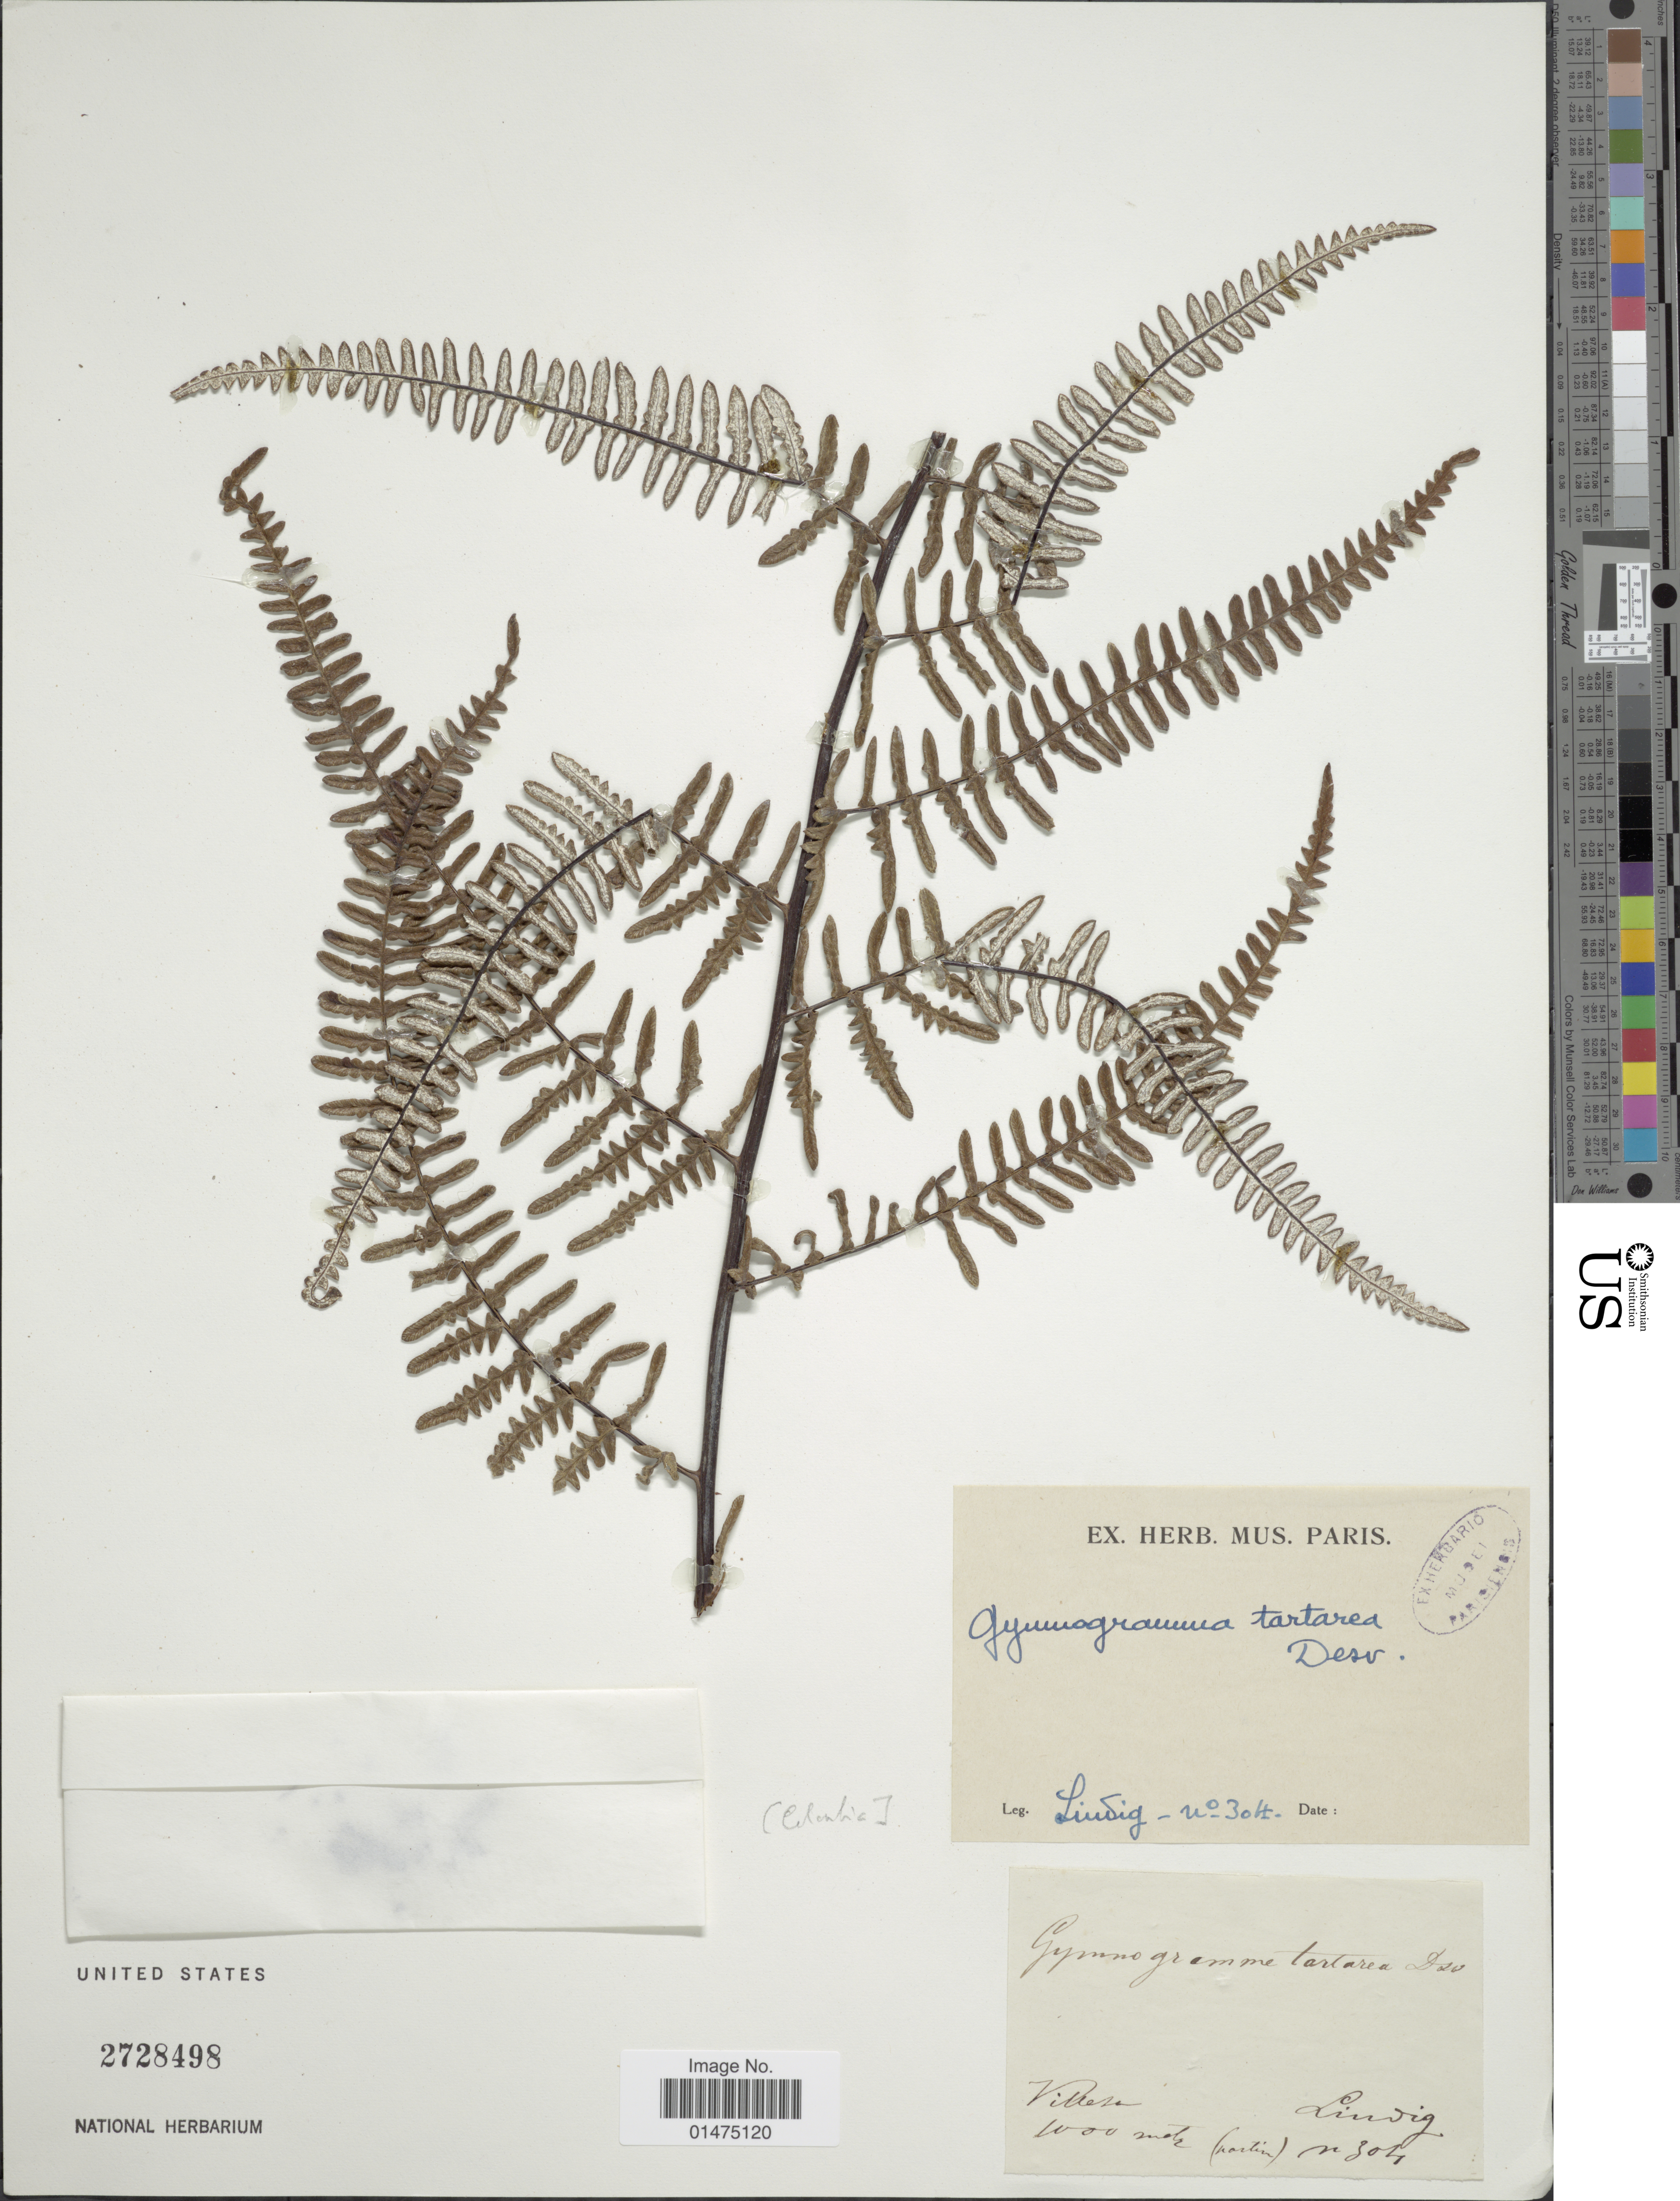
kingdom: Plantae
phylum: Tracheophyta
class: Polypodiopsida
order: Polypodiales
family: Pteridaceae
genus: Pityrogramma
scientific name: Pityrogramma tartarea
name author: (Cav.) Maxon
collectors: -. Lindig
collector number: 304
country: Colombia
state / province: Santander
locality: Villera.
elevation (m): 1000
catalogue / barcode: US 2728498